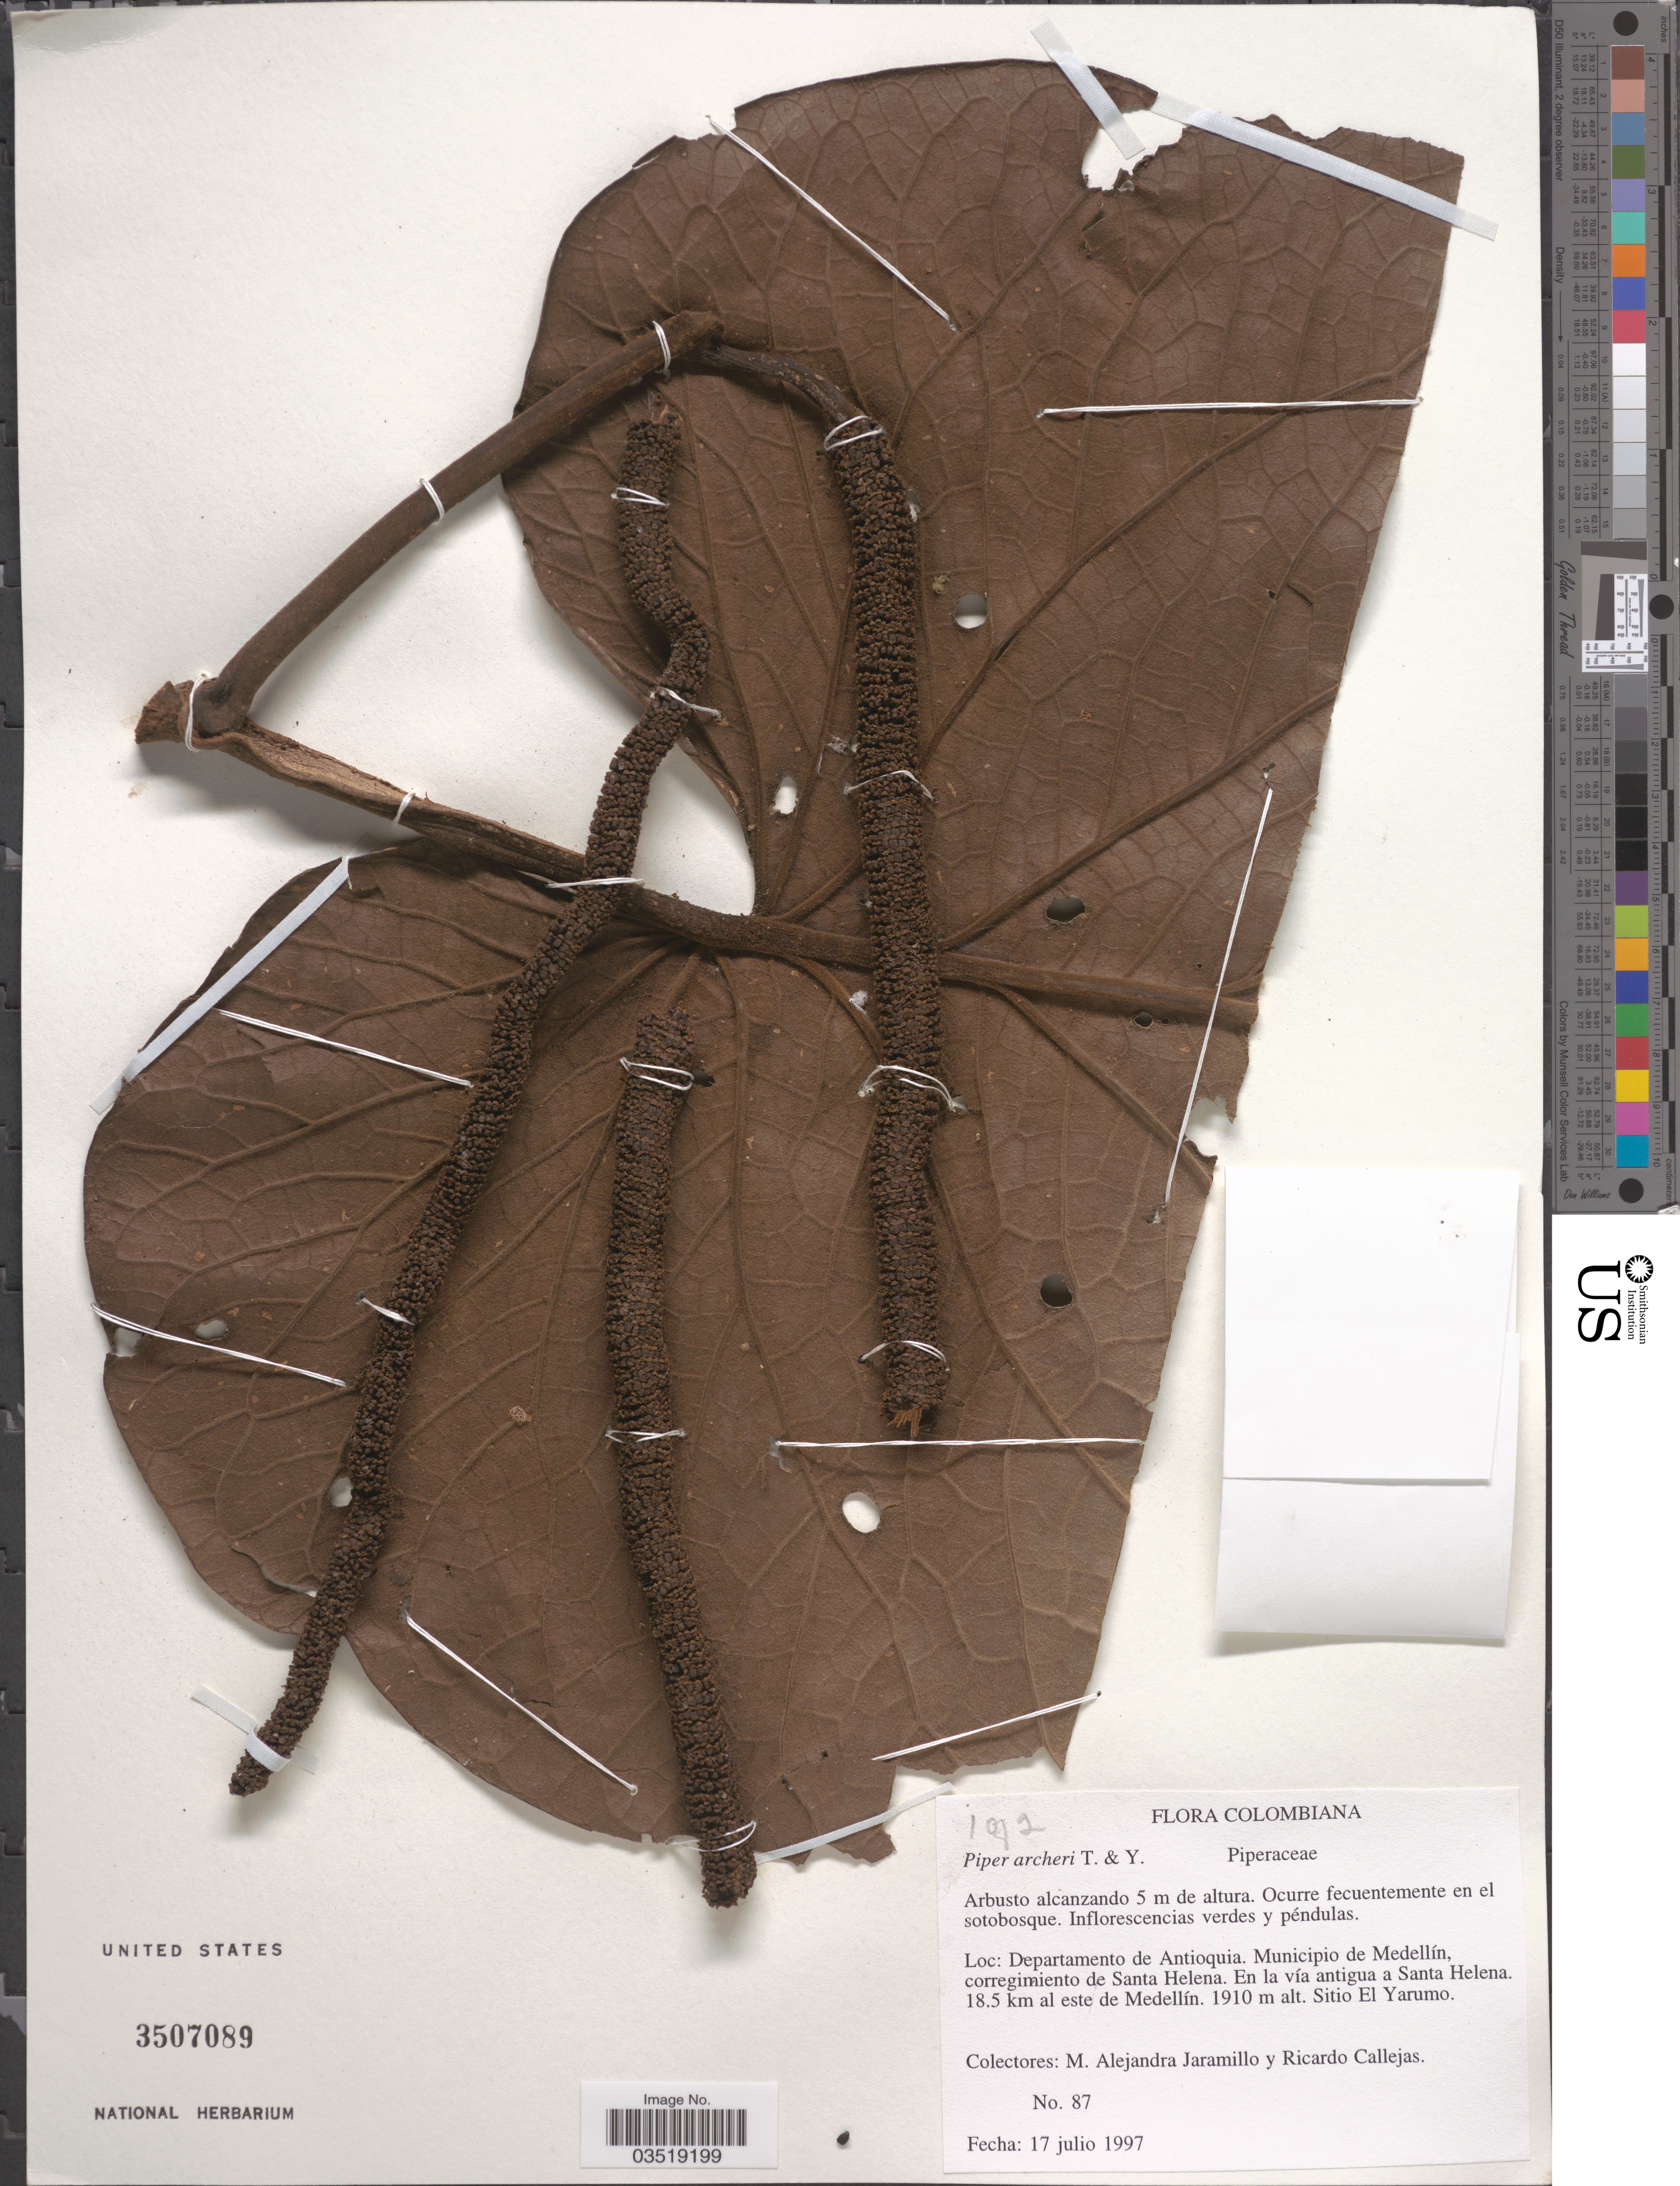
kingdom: Plantae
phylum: Tracheophyta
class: Magnoliopsida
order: Piperales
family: Piperaceae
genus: Piper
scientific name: Piper archeri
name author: Trel. & Yunck.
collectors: M. A. Jaramillo & R. Callejas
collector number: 87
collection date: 1997-07-17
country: Colombia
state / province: Antioquia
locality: Departamento de Antioquia. Municipio de Medellín, corregimiento de Santa Helena. En la vía antigua a Santa Helena. 18.5 km al este de Medellín. Sitio El Yarumo.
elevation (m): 1910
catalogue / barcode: US 3507089